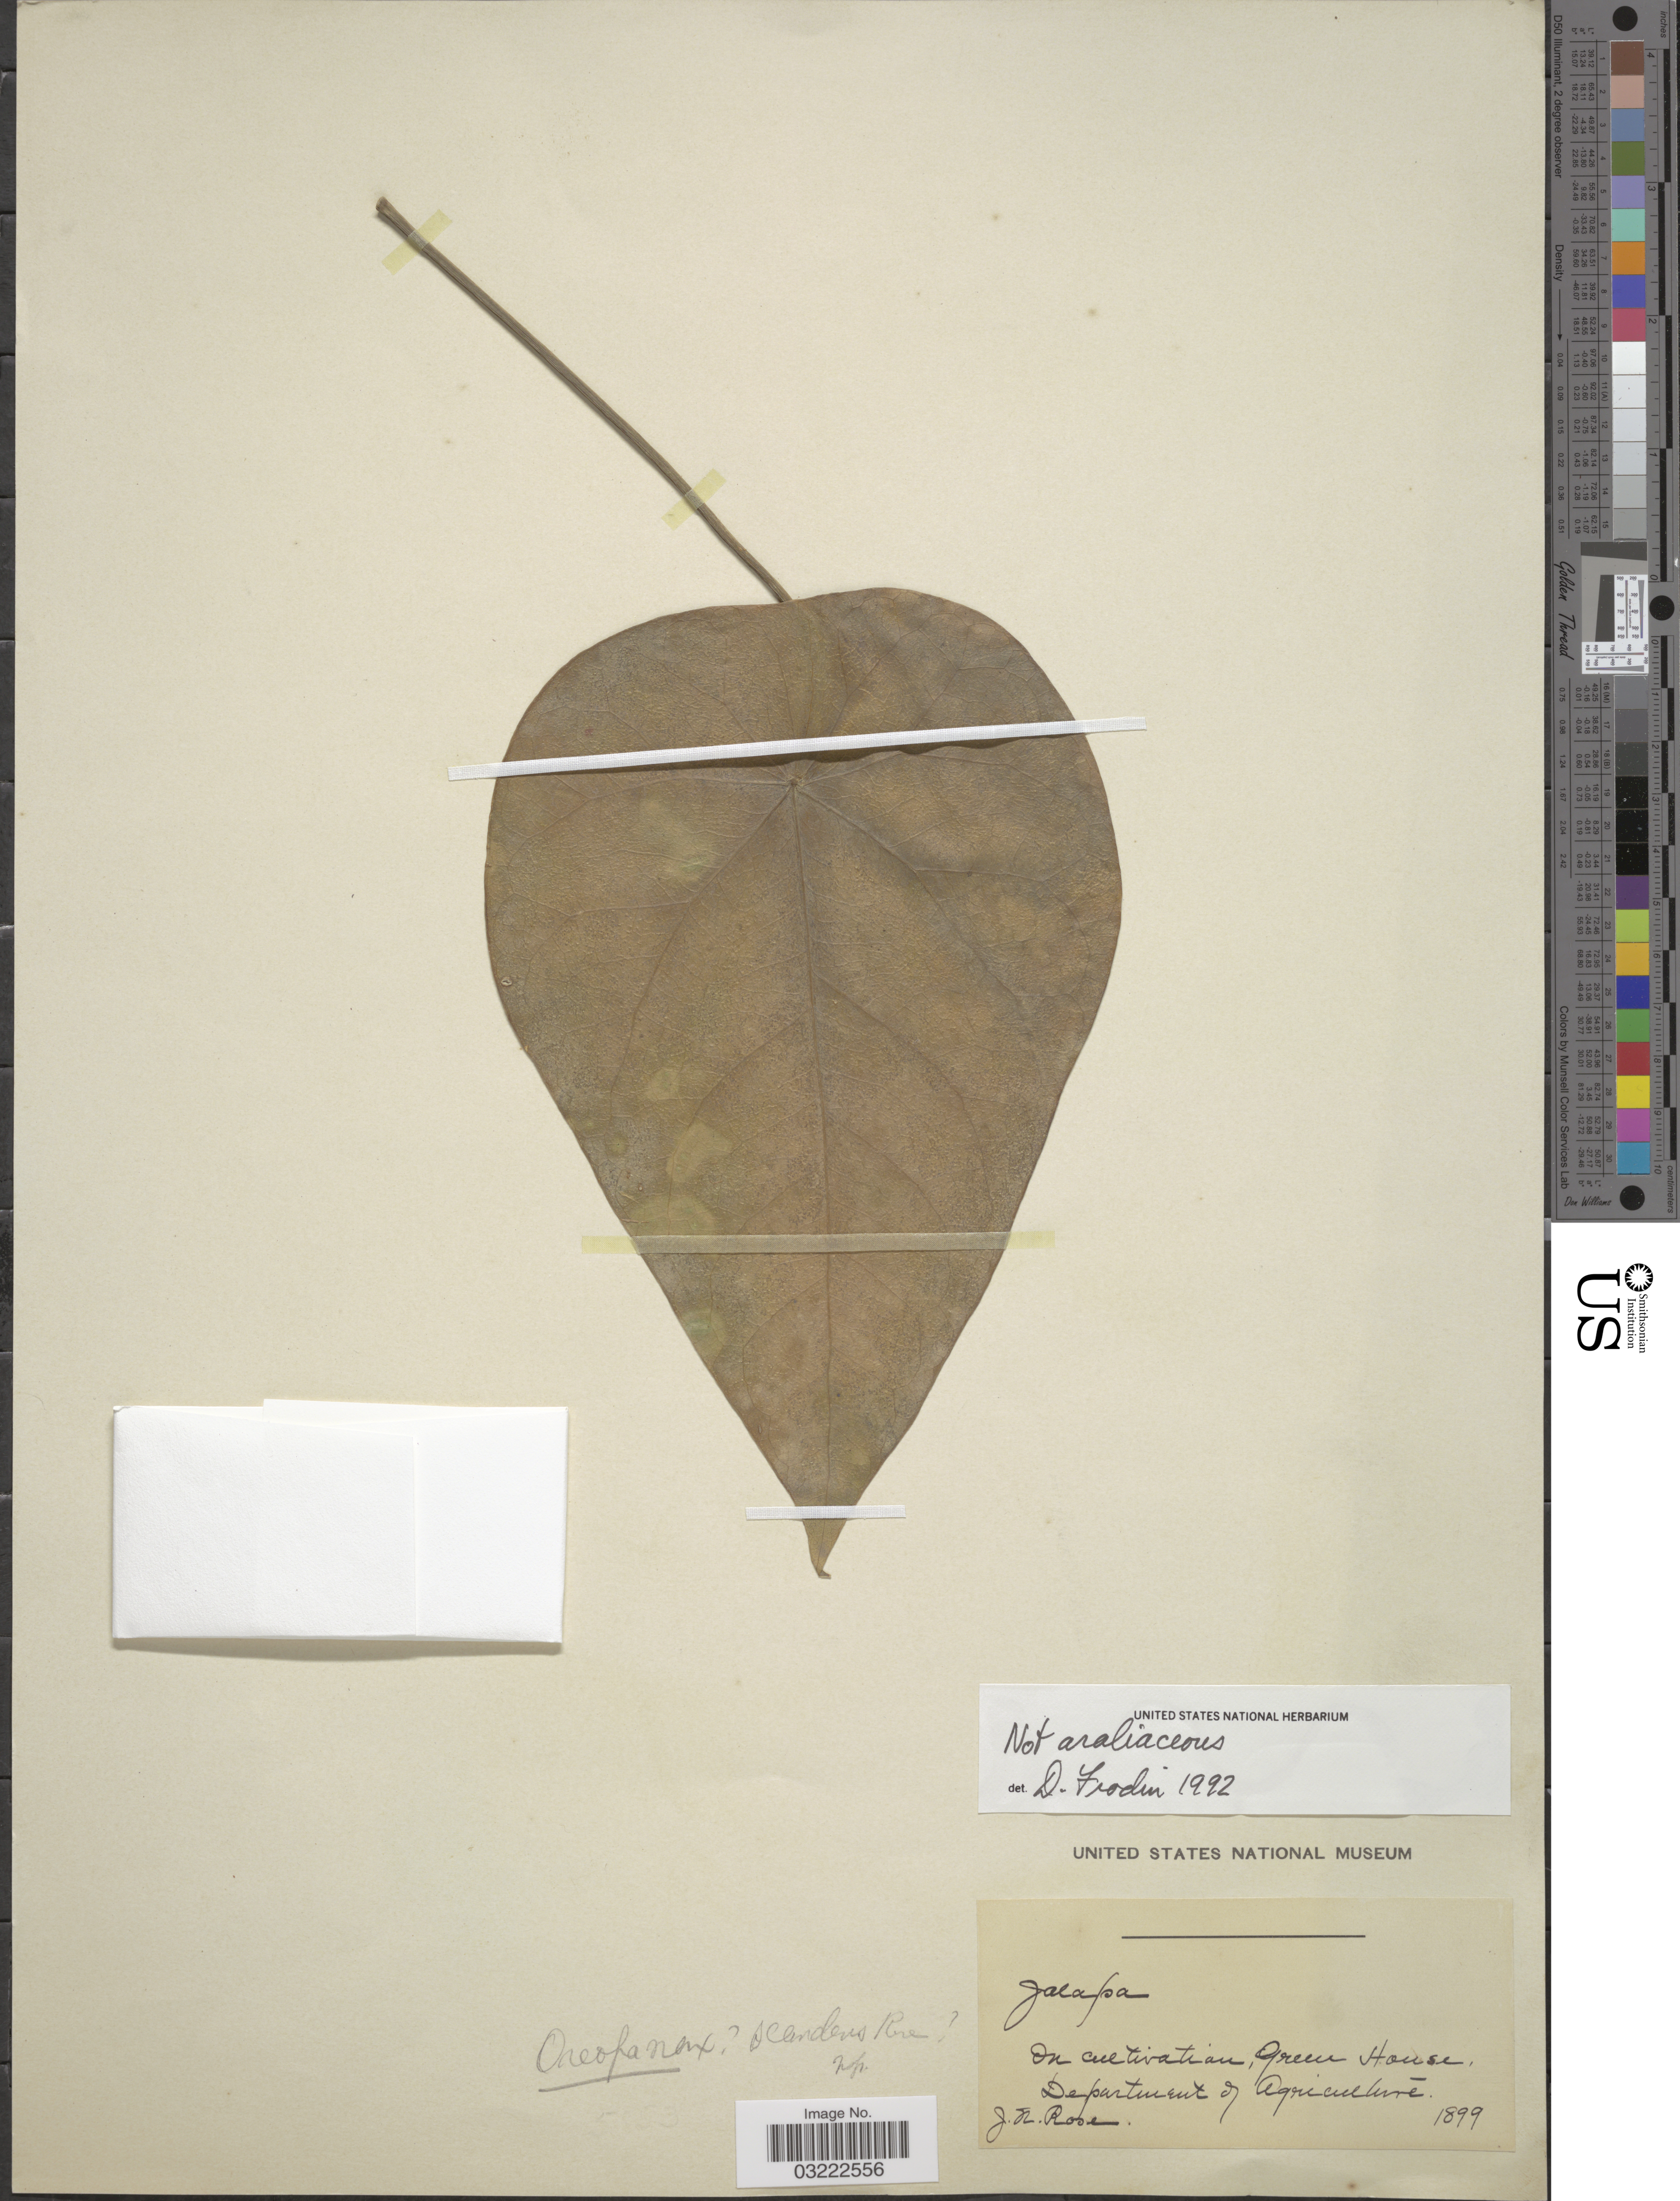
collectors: J. N. Rose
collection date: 1899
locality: Green House, Department of Agriculture.